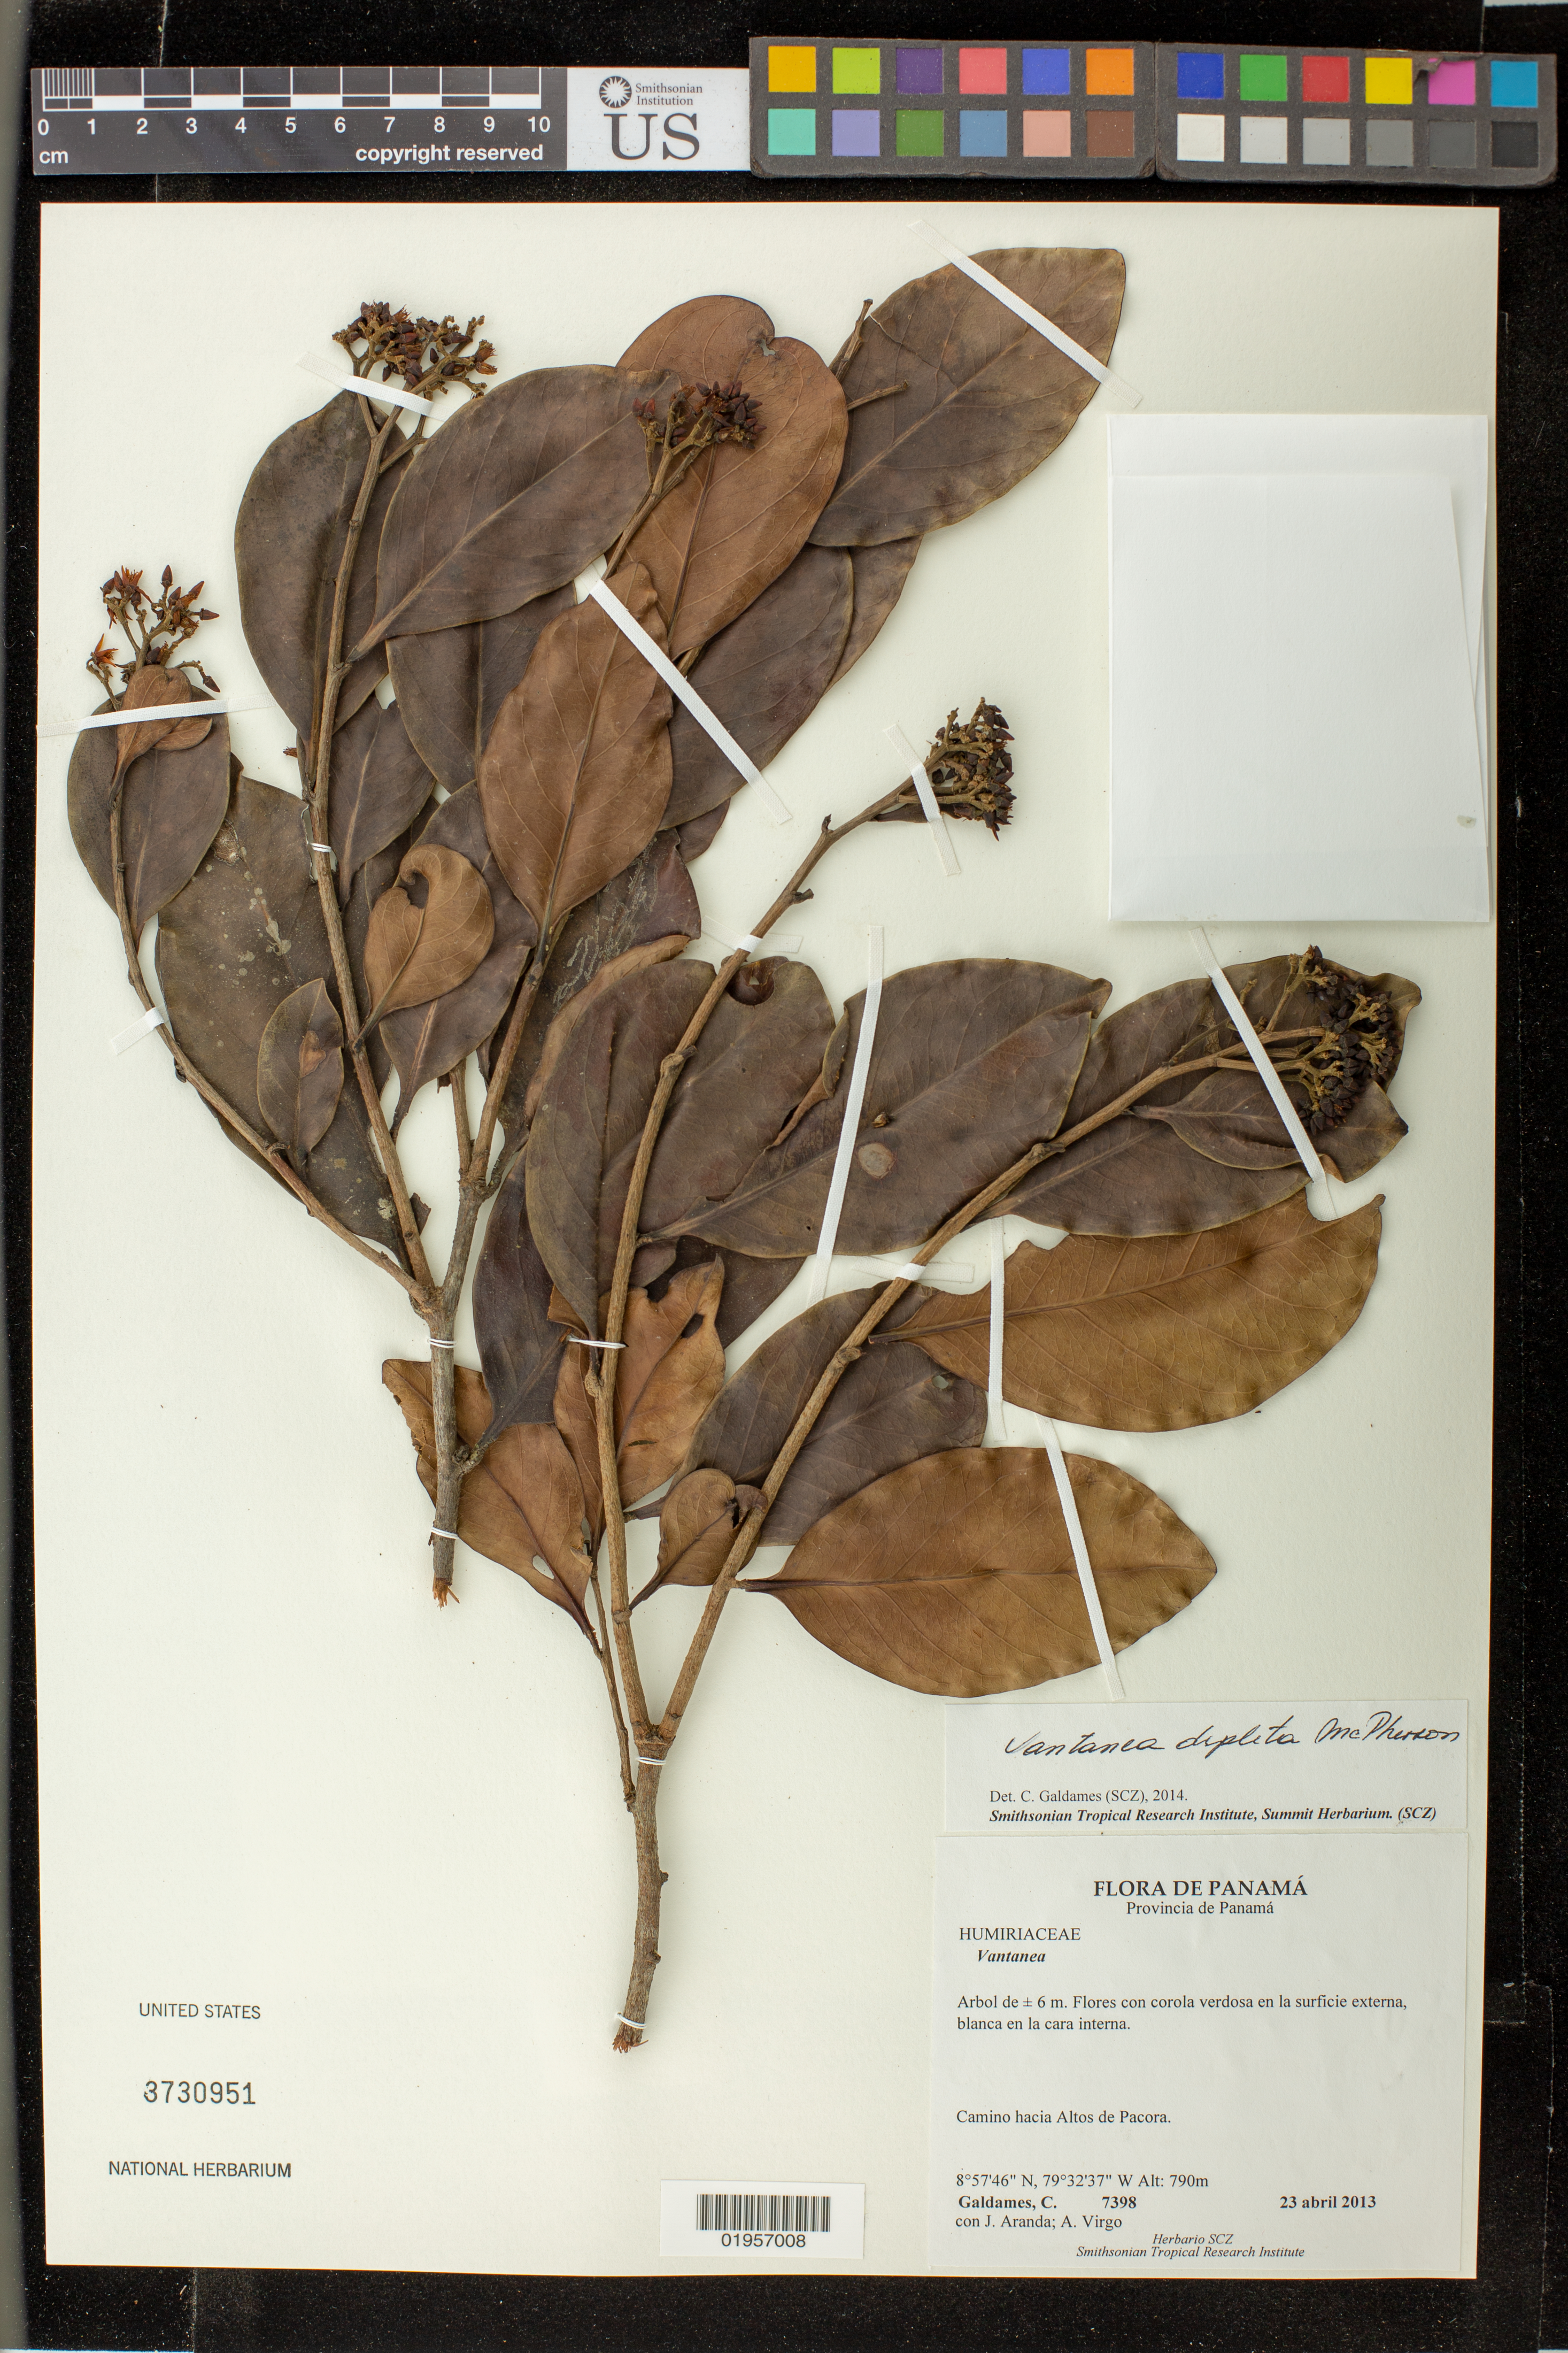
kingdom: Plantae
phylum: Tracheophyta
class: Magnoliopsida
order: Malpighiales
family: Humiriaceae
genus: Vantanea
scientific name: Vantanea depleta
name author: McPherson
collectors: C. Galdames, J. Aranda & A. Virgo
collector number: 7398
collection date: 2013-04-23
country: Panama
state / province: Panamá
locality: Camino hacia Altos de Pacora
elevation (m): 790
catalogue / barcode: US 3730951